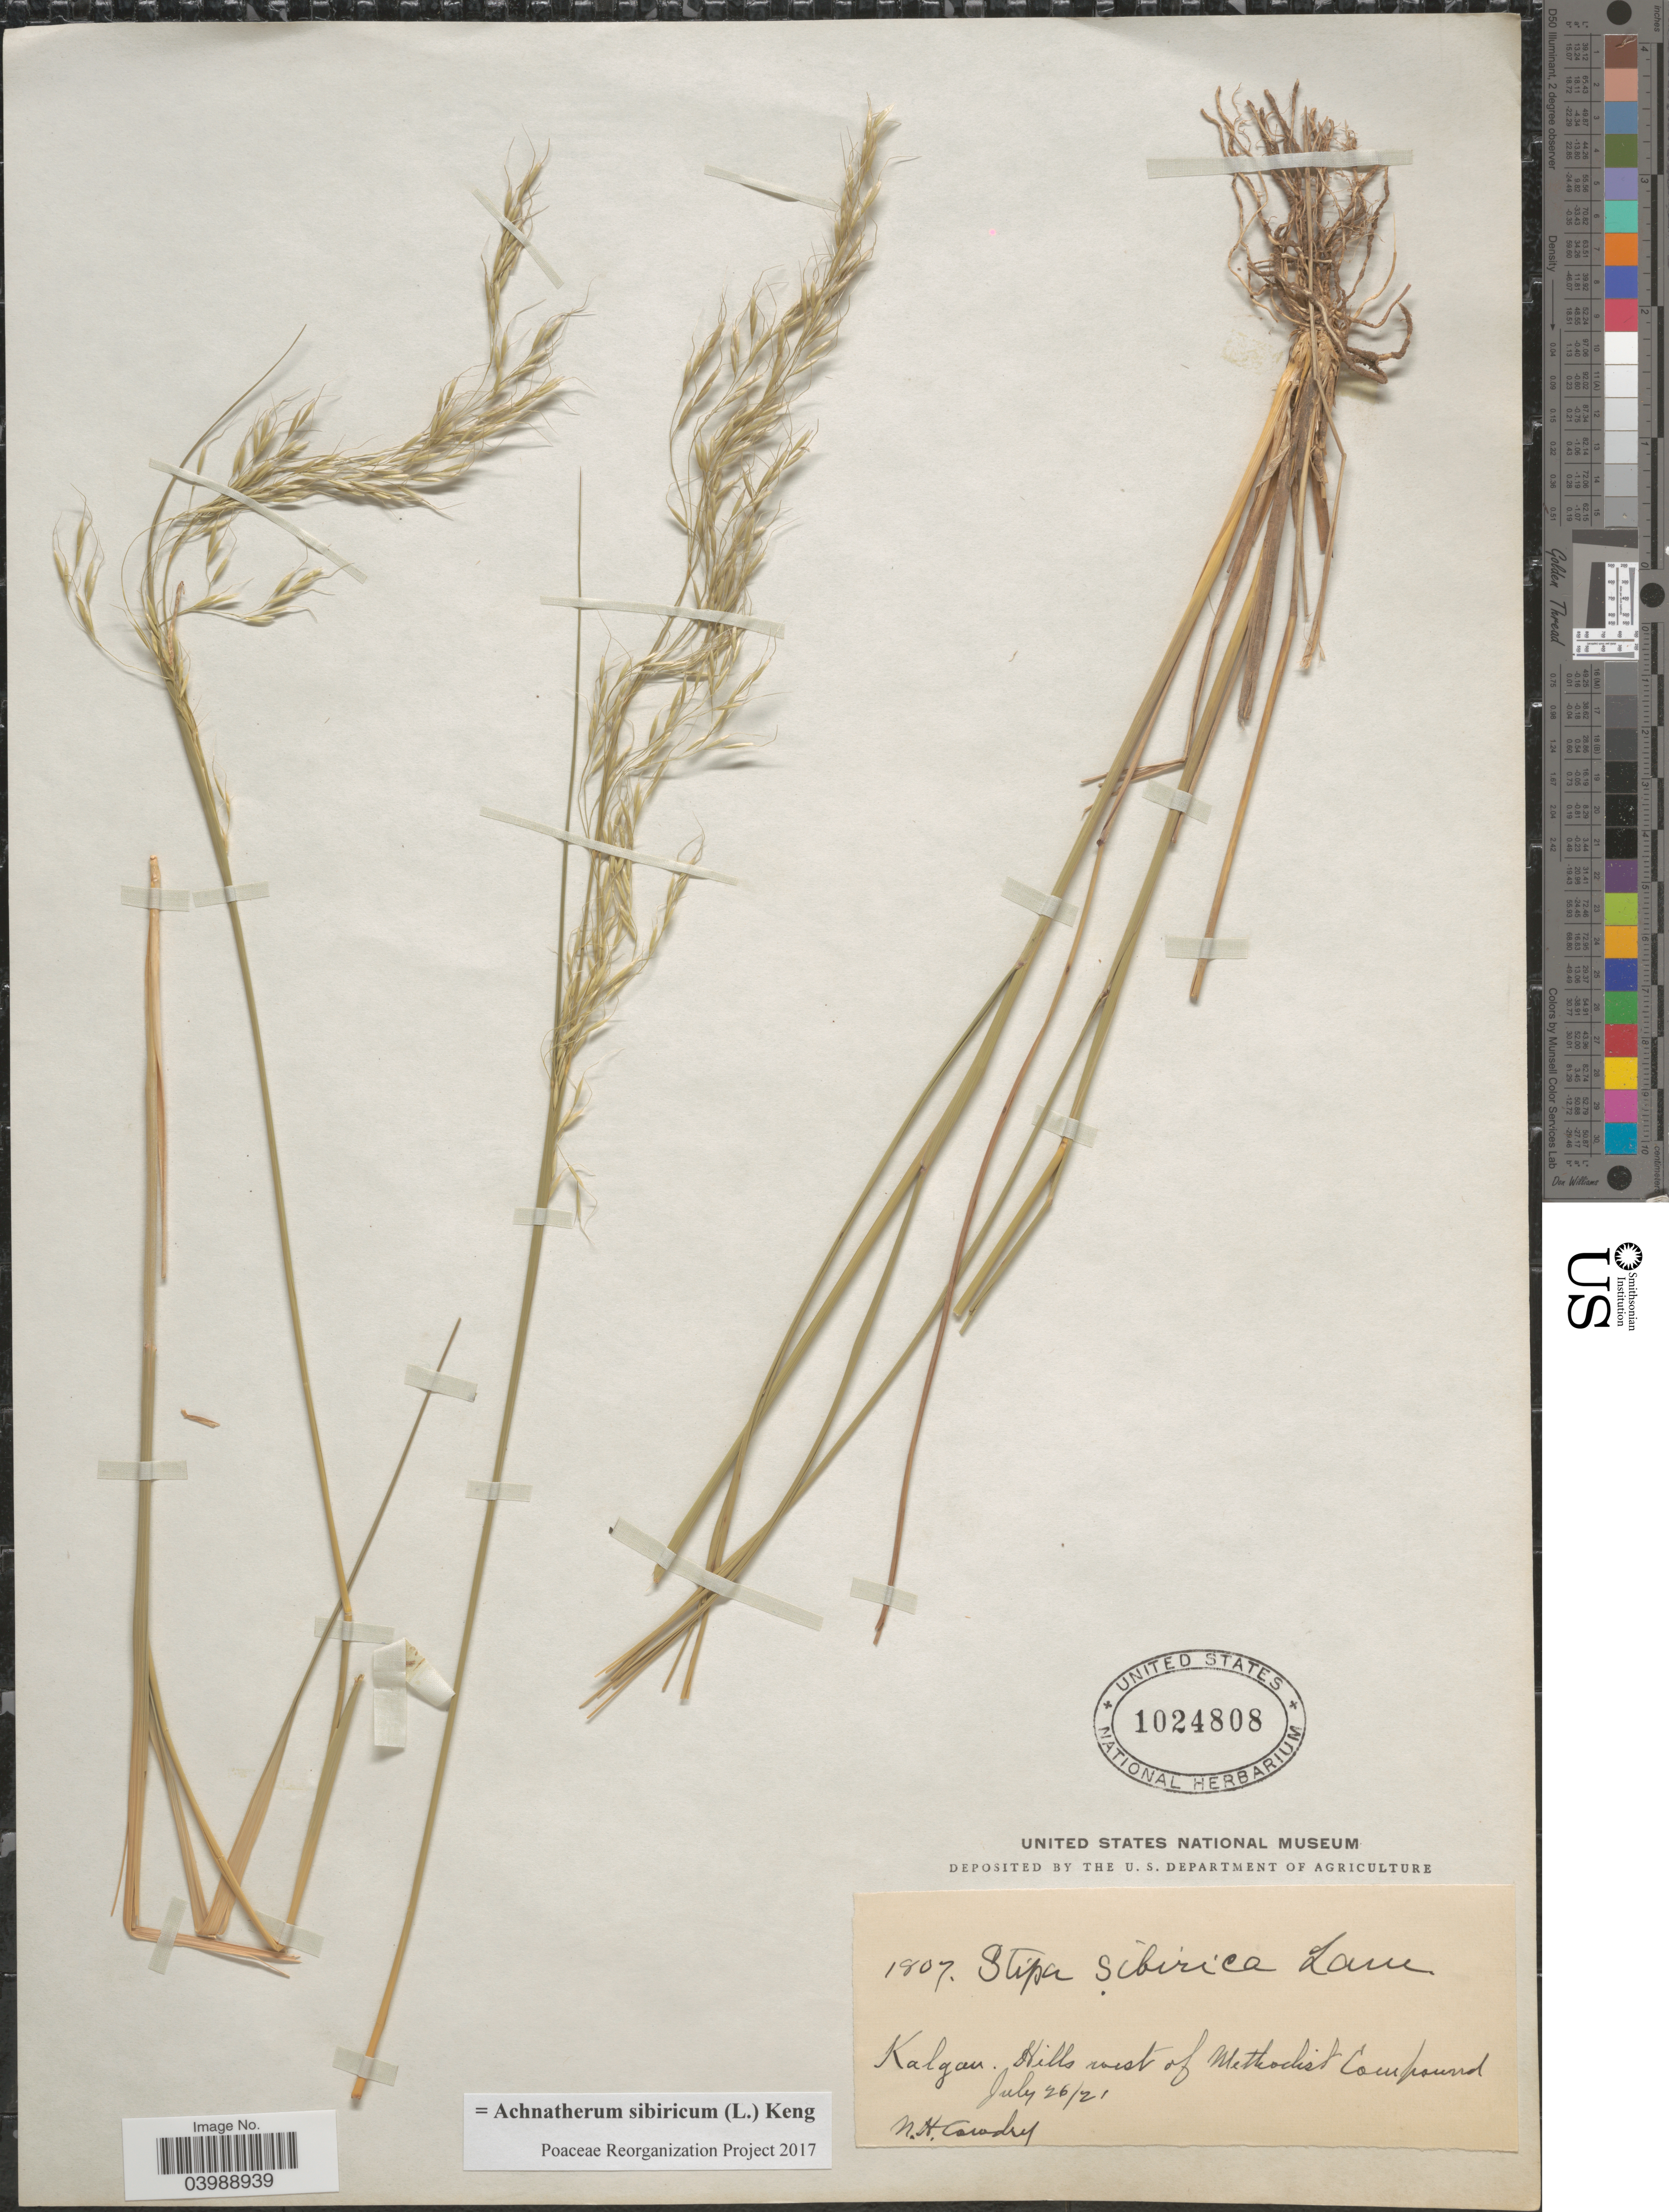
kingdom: Plantae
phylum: Tracheophyta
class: Liliopsida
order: Poales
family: Poaceae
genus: Achnatherum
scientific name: Achnatherum sibiricum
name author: (L.) Keng ex Tzvelev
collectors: N. H. Cowdry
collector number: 1807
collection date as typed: Transcribed d/m/y: 26/7/21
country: China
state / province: Hebei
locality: Kalgan. Hills west of Methodist Compound.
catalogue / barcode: US 1024808